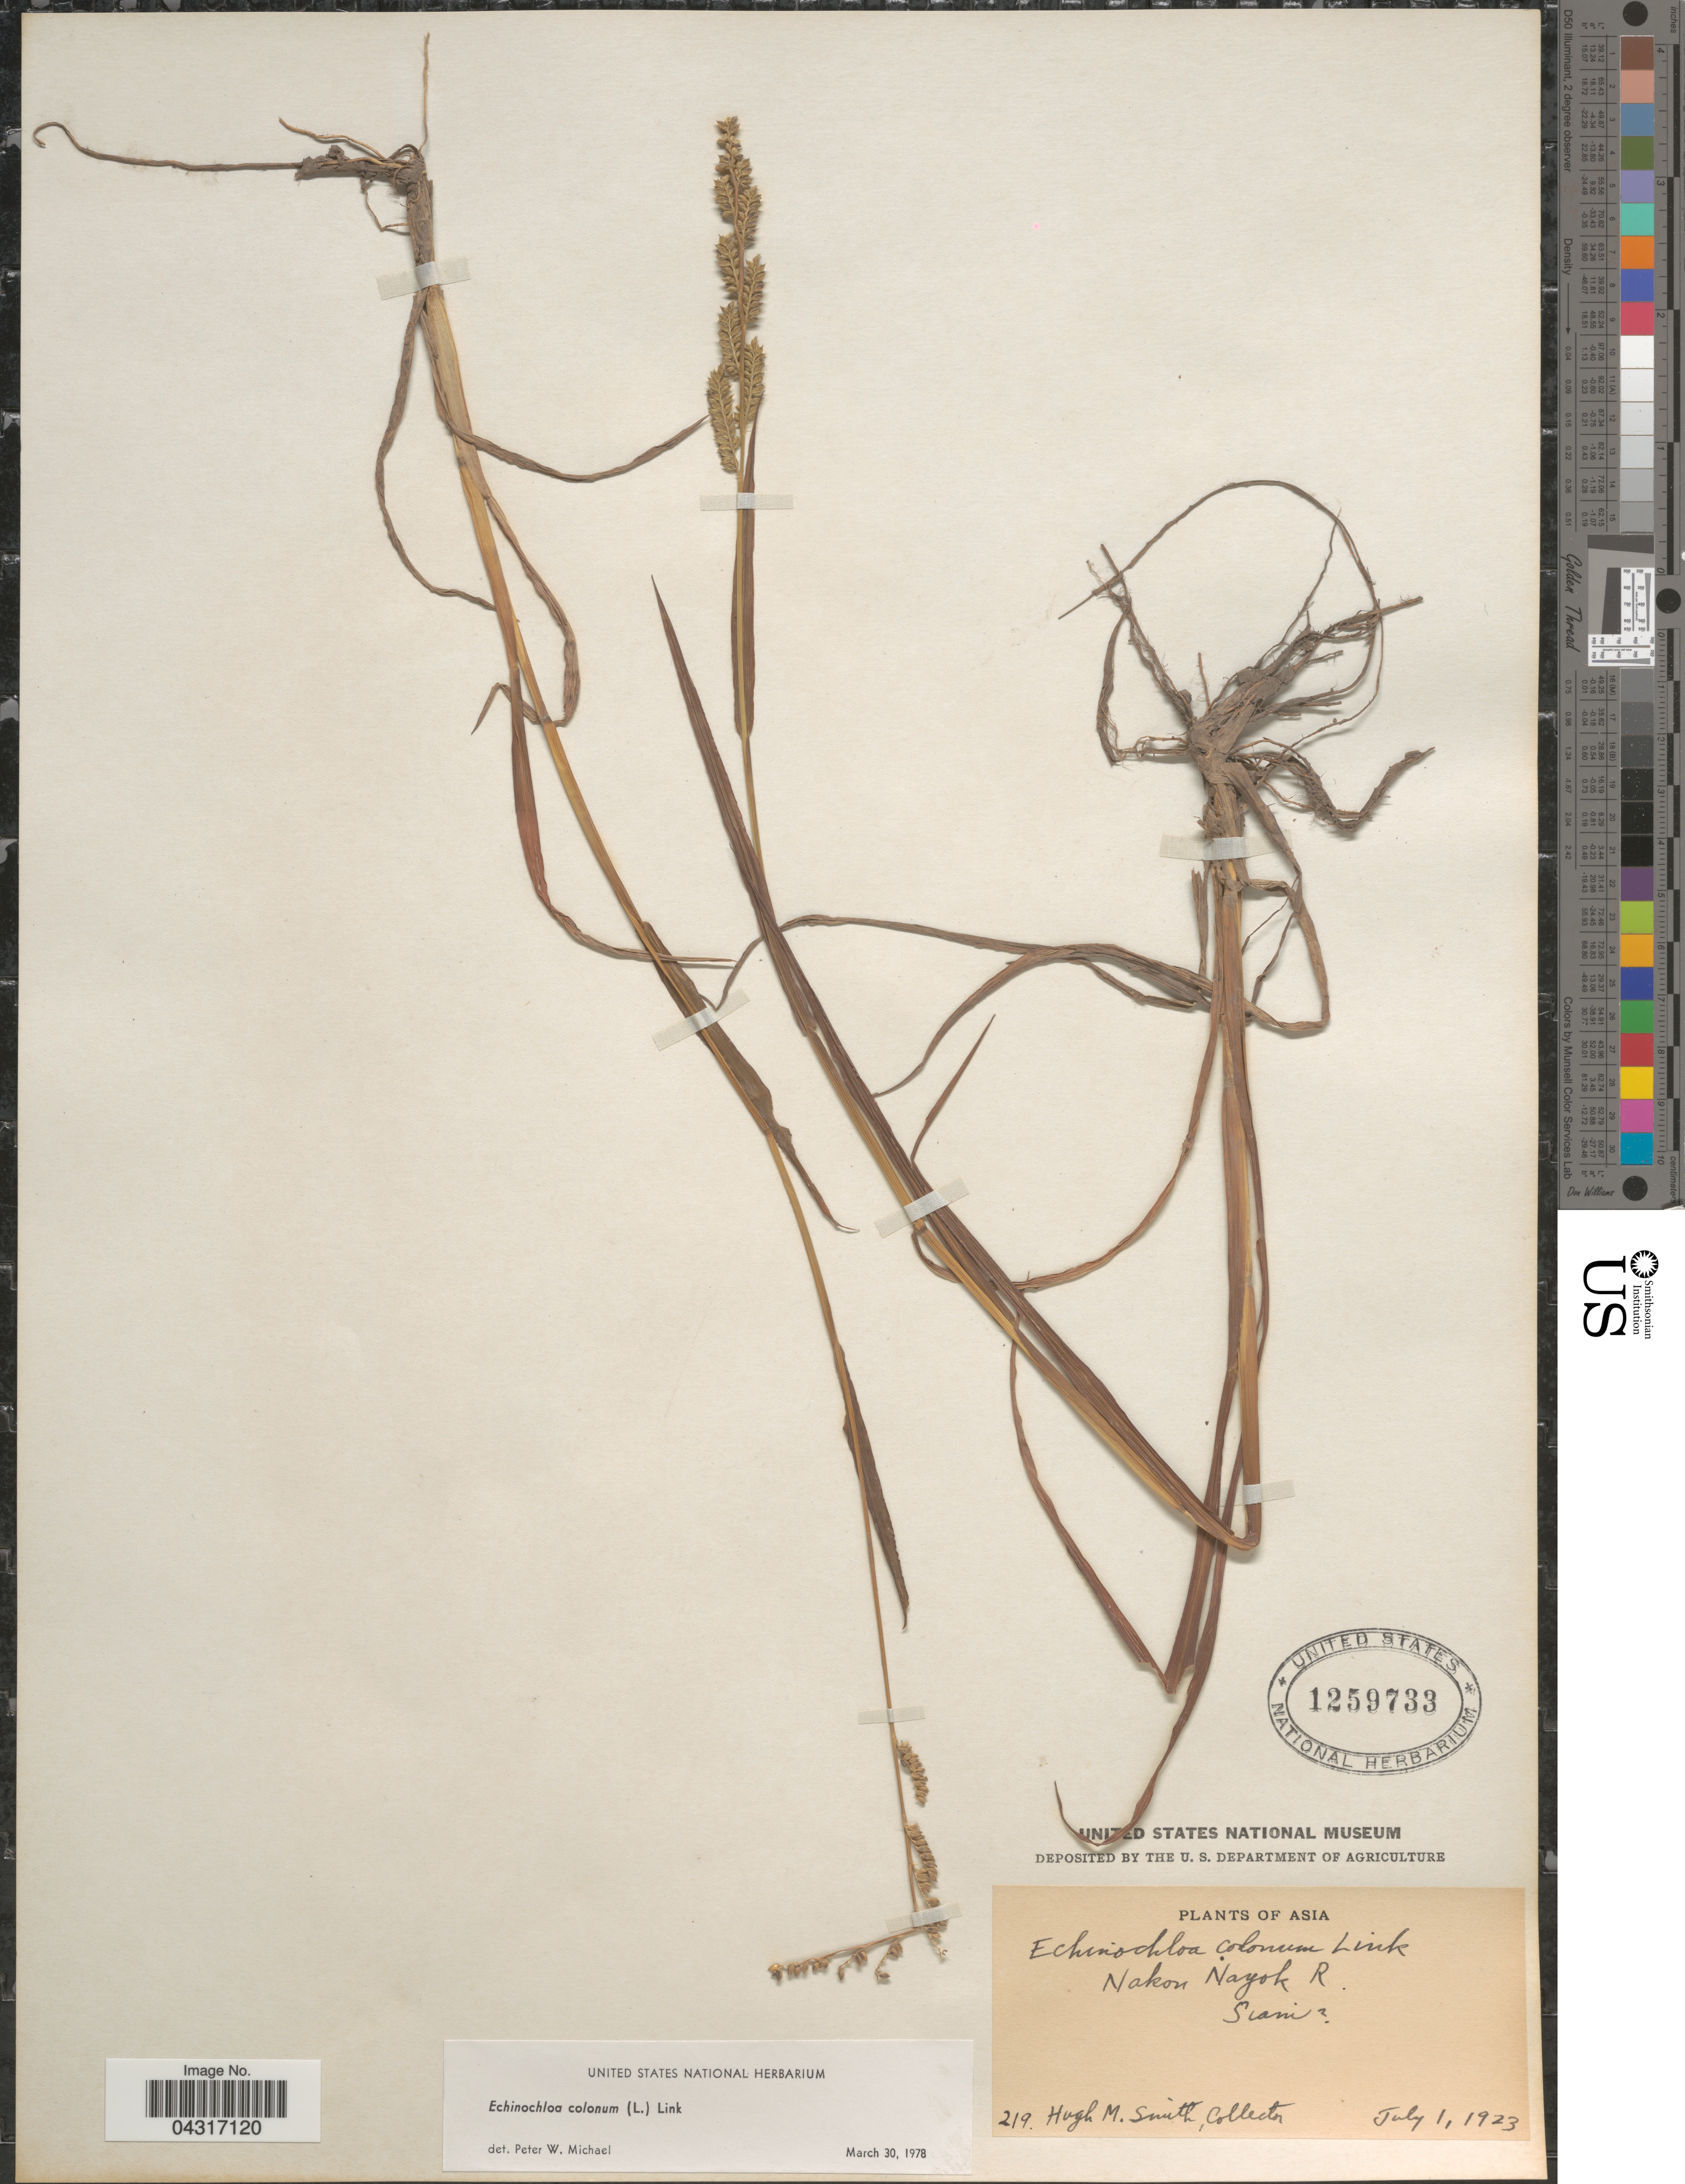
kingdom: Plantae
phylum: Tracheophyta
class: Liliopsida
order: Poales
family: Poaceae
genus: Echinochloa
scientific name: Echinochloa colona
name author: (L.) Link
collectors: H. M. Smith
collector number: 219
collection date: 1923-07-01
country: Thailand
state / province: Nakhon Nayok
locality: Nakon Nayok R. Siam.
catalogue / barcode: US 1259733